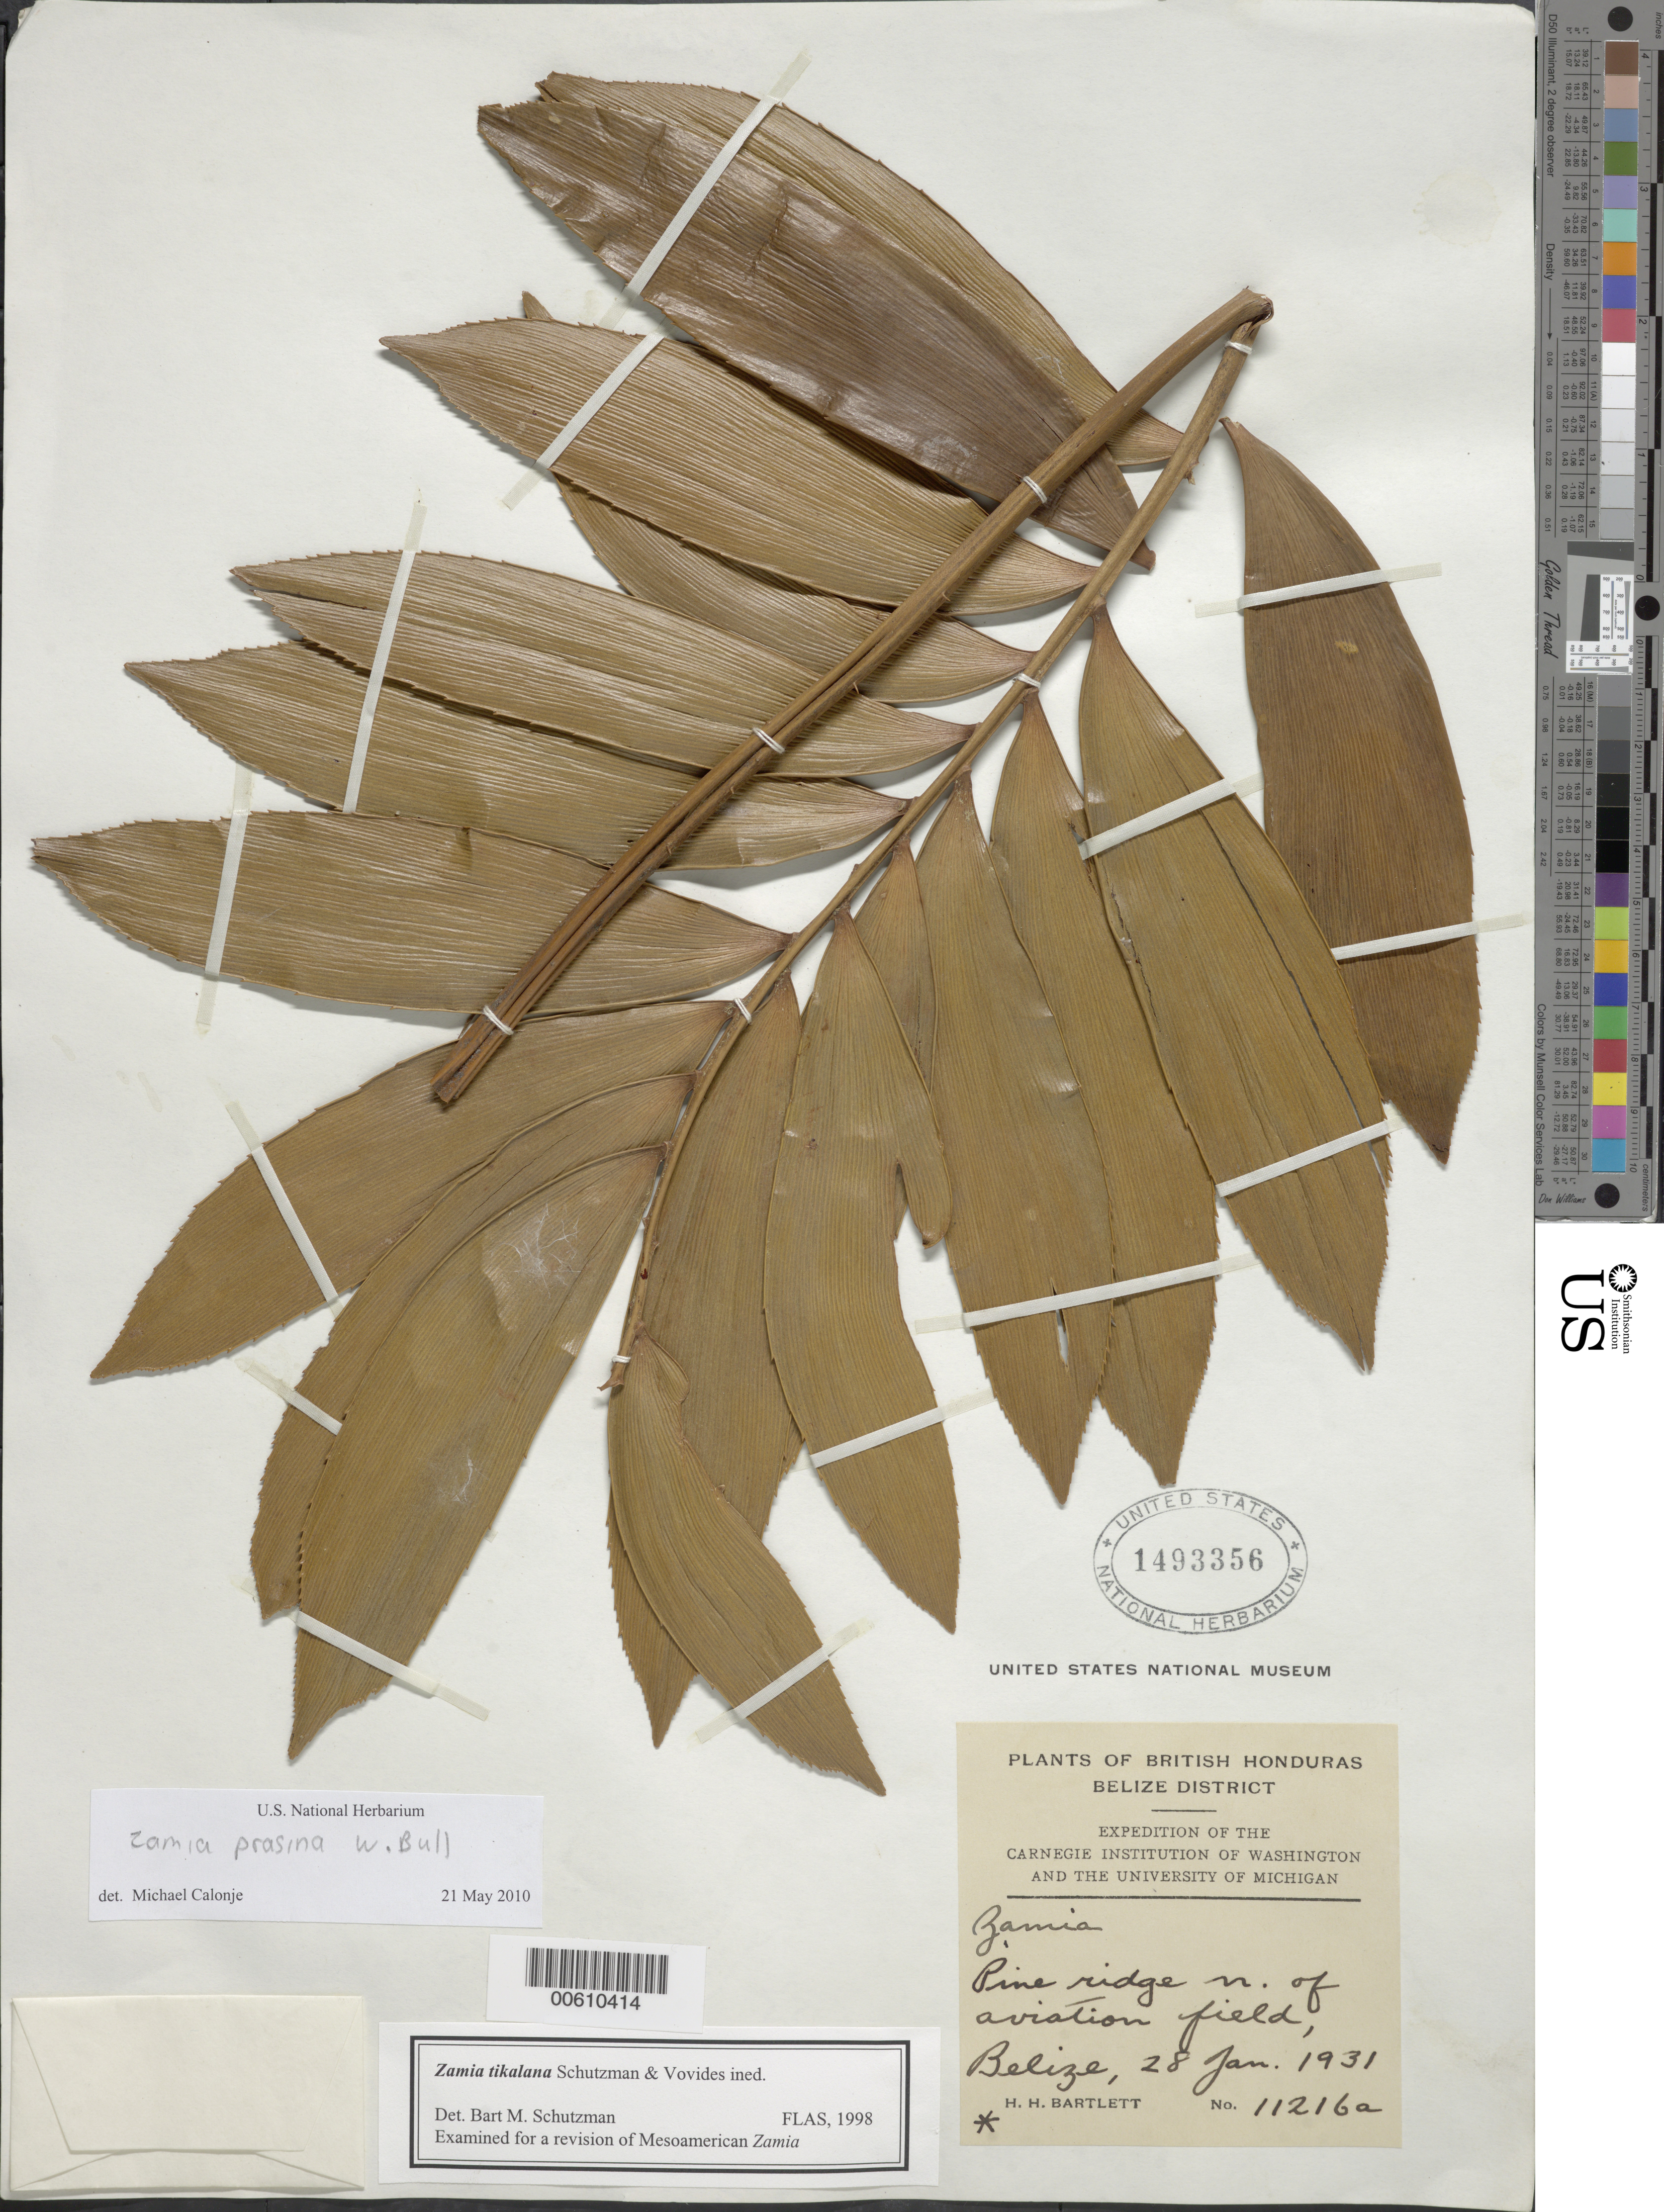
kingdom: Plantae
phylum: Tracheophyta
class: Cycadopsida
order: Cycadales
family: Zamiaceae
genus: Zamia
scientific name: Zamia prasina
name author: W. Bull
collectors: H. H. Bartlett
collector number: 11216a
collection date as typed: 28 Jan 1931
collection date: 1931-01-28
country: Belize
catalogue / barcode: US 1493356